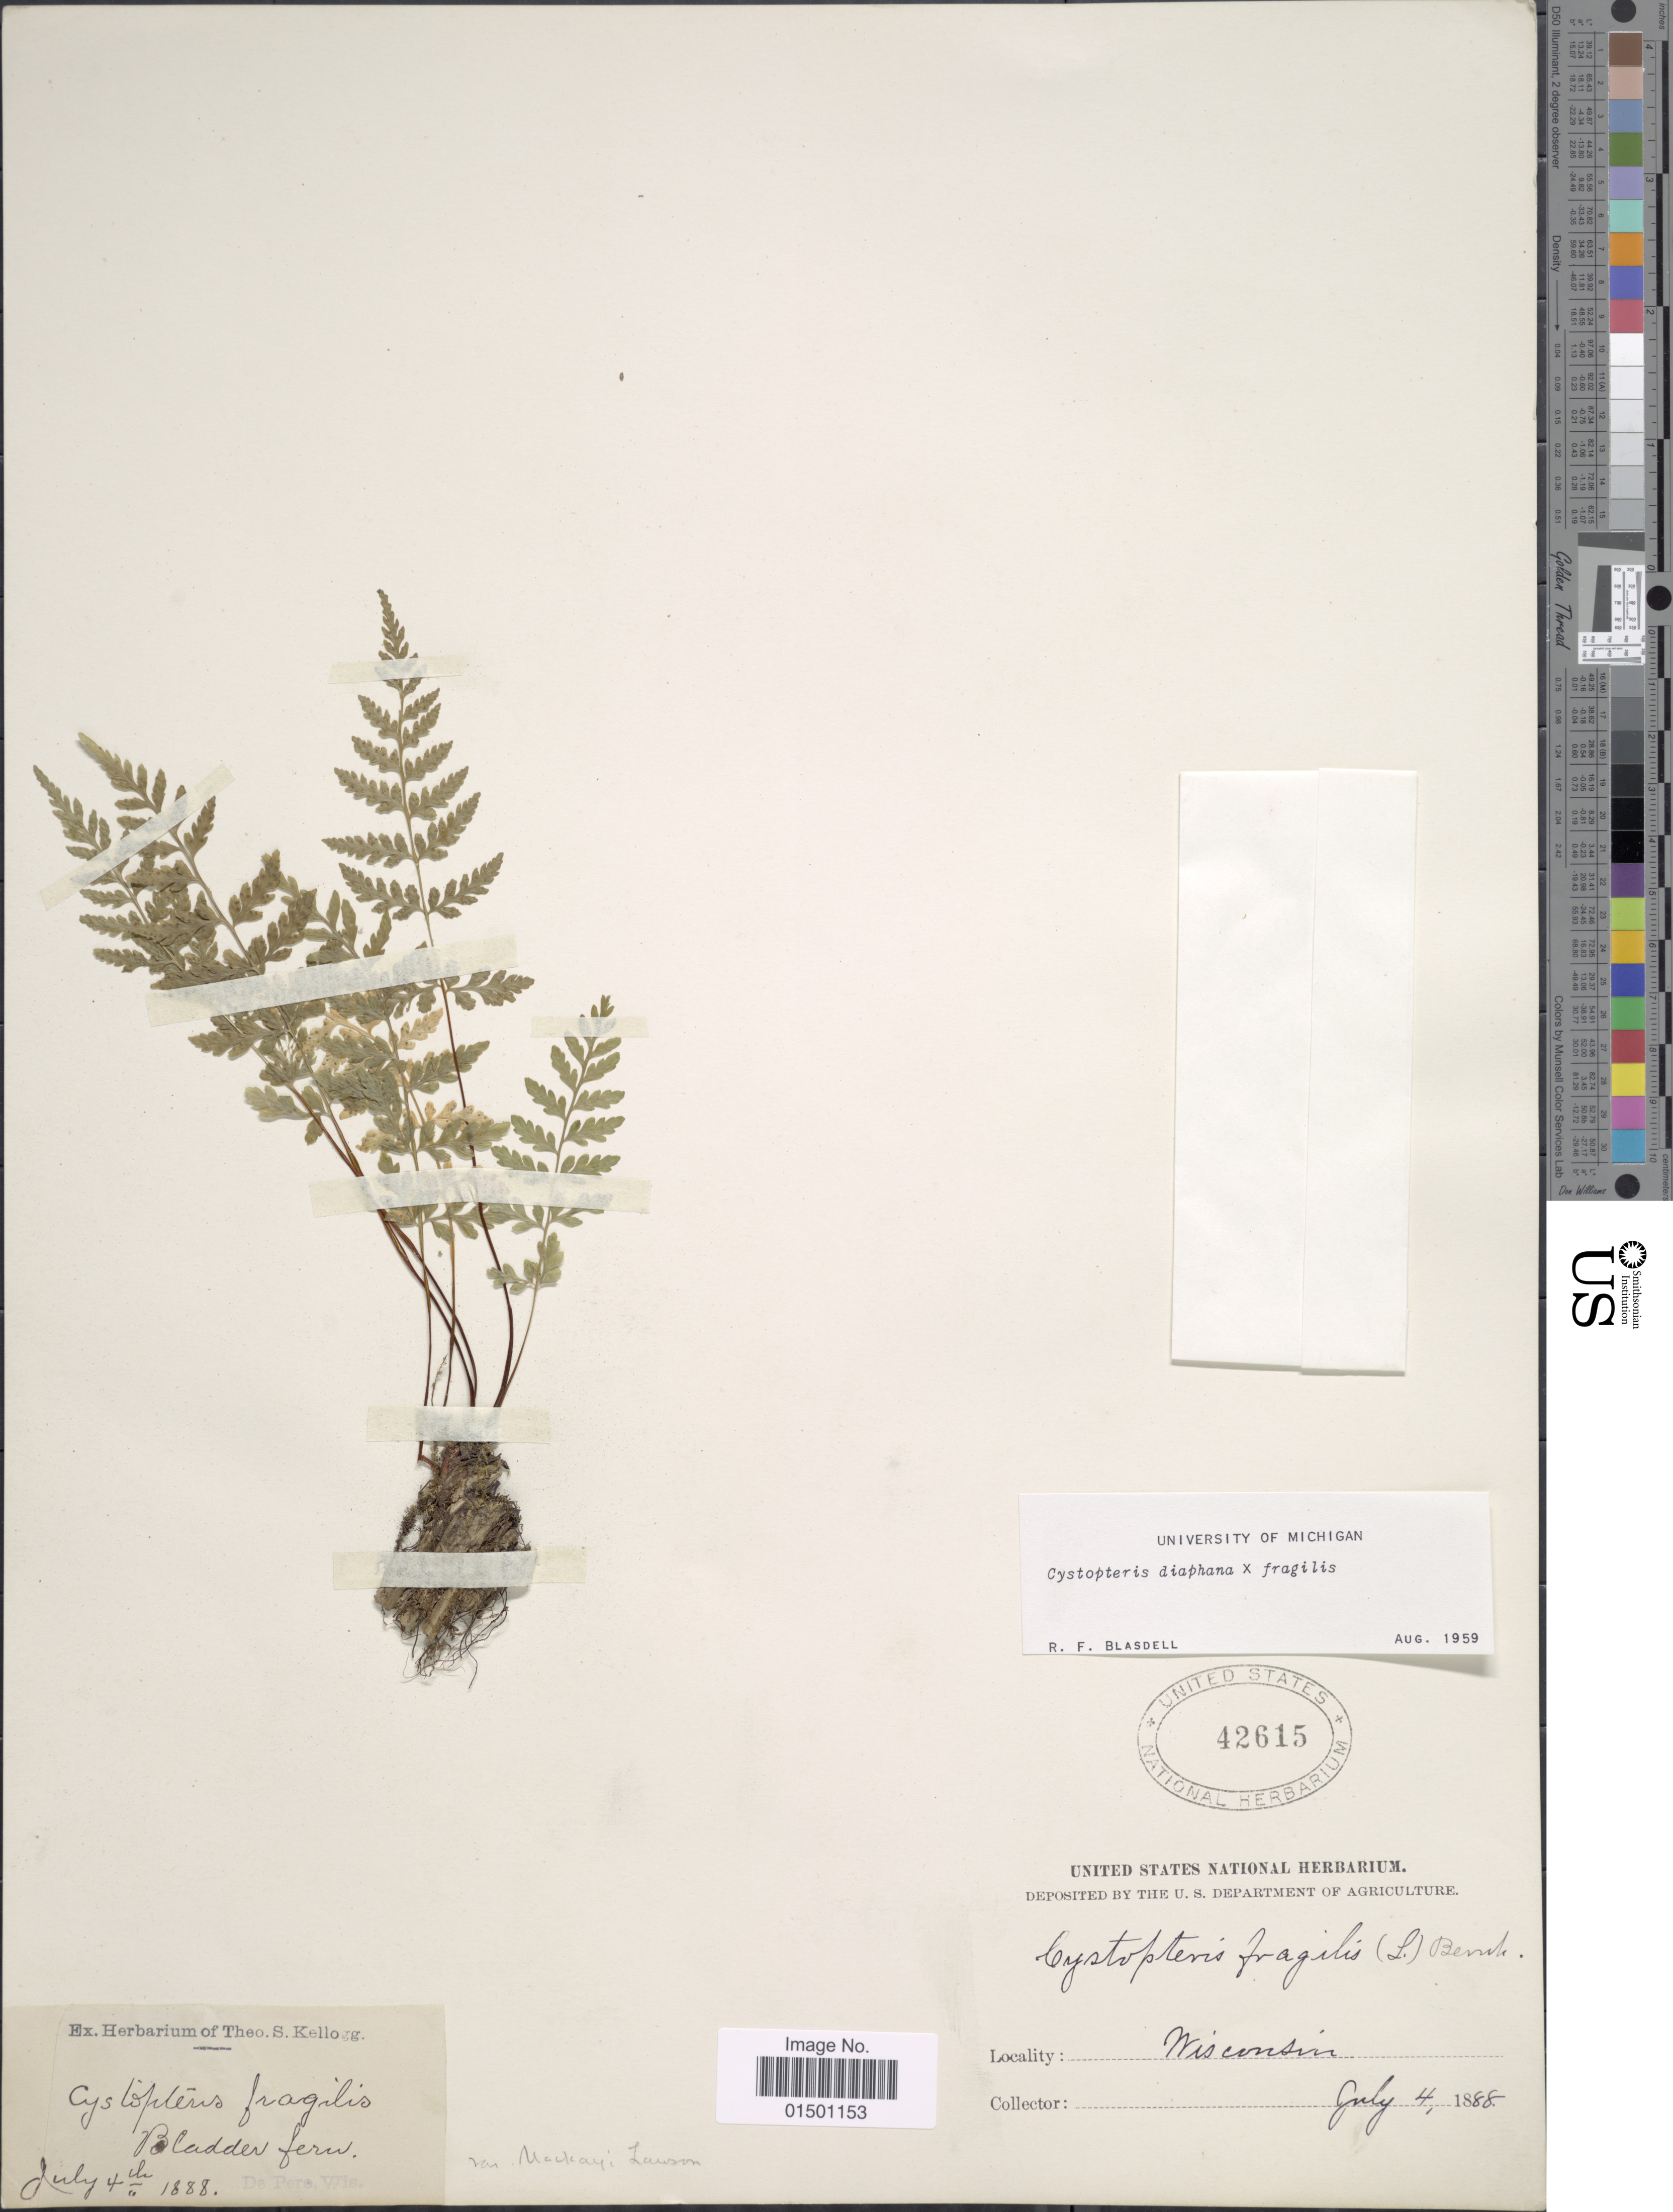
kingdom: Plantae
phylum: Tracheophyta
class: Polypodiopsida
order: Polypodiales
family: Cystopteridaceae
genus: Cystopteris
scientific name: Cystopteris diaphana x C. fragilis (L.) Bernh.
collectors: ex herb. Theo. S. Kellogg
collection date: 1888-07-04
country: United States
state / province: Wisconsin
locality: De Pere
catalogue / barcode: US 42615